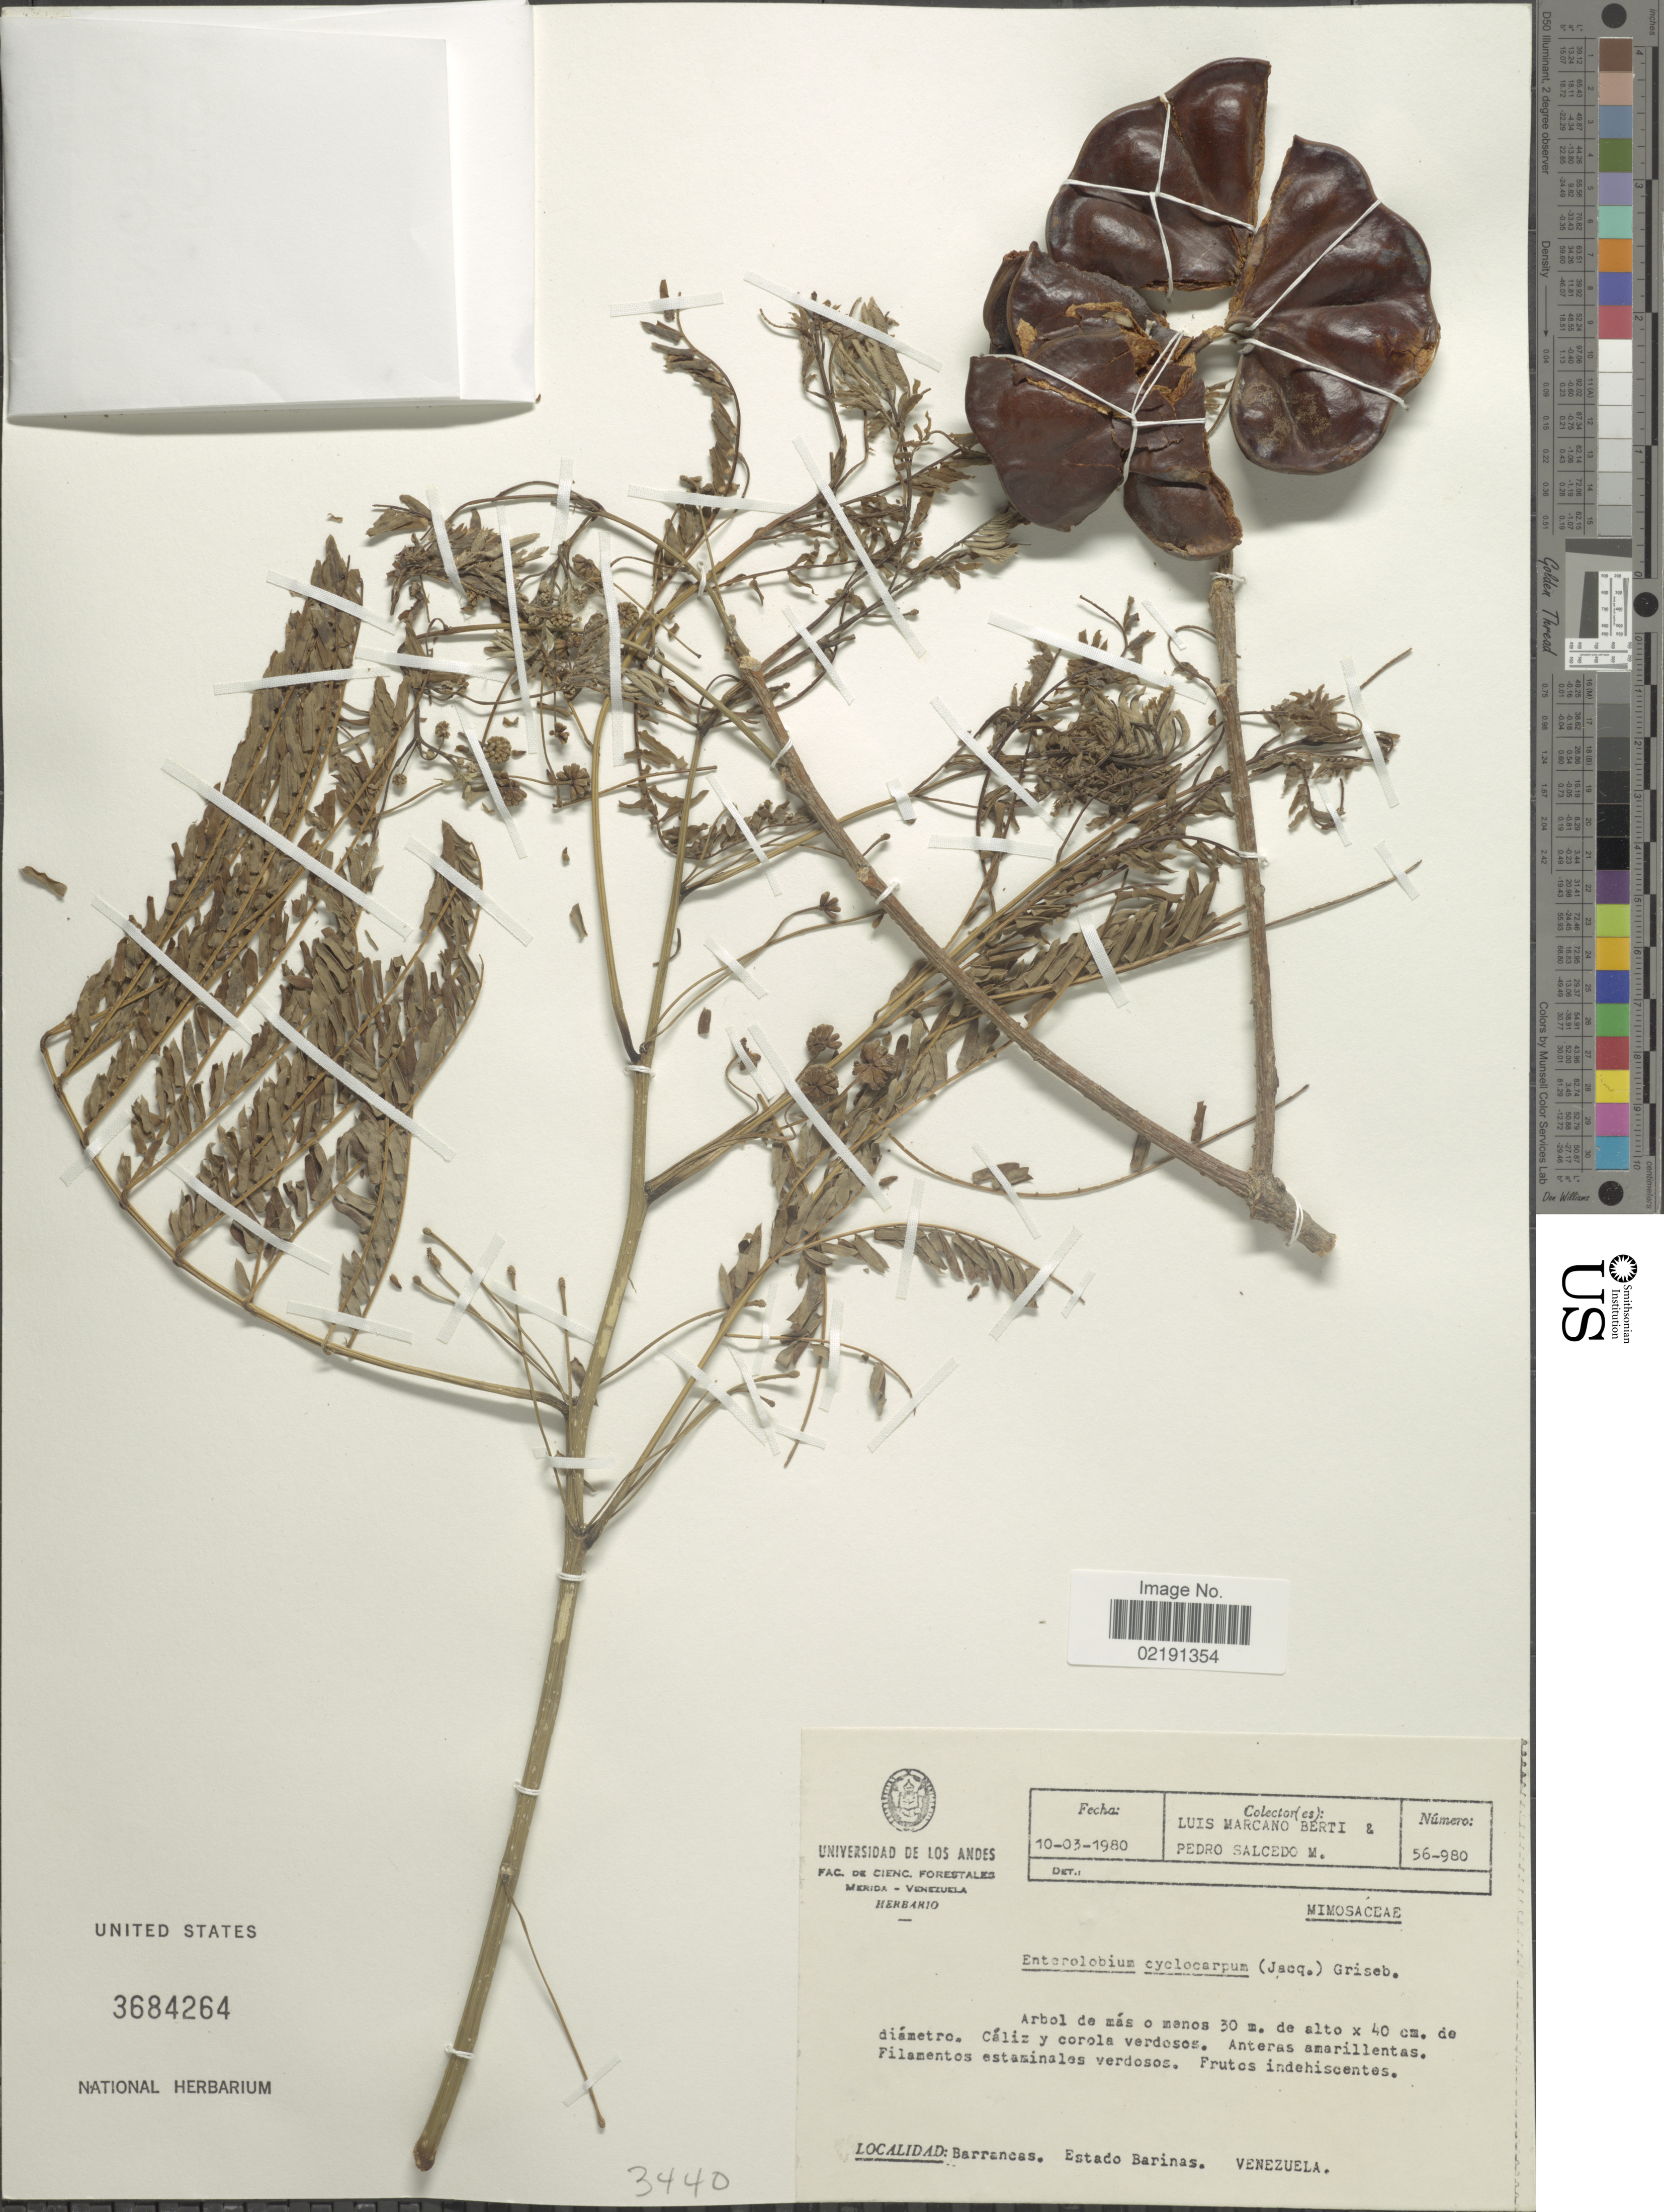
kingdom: Plantae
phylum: Tracheophyta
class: Magnoliopsida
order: Fabales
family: Fabaceae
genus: Enterolobium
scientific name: Enterolobium cyclocarpum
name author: (Jacq.) Griseb.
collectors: L. Marcano-Berti & P. Salcedo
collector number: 56-980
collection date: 1980-03-10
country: Venezuela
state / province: Barinas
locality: Barrancas. Estado Barinas. Venezuela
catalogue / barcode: US 3684264